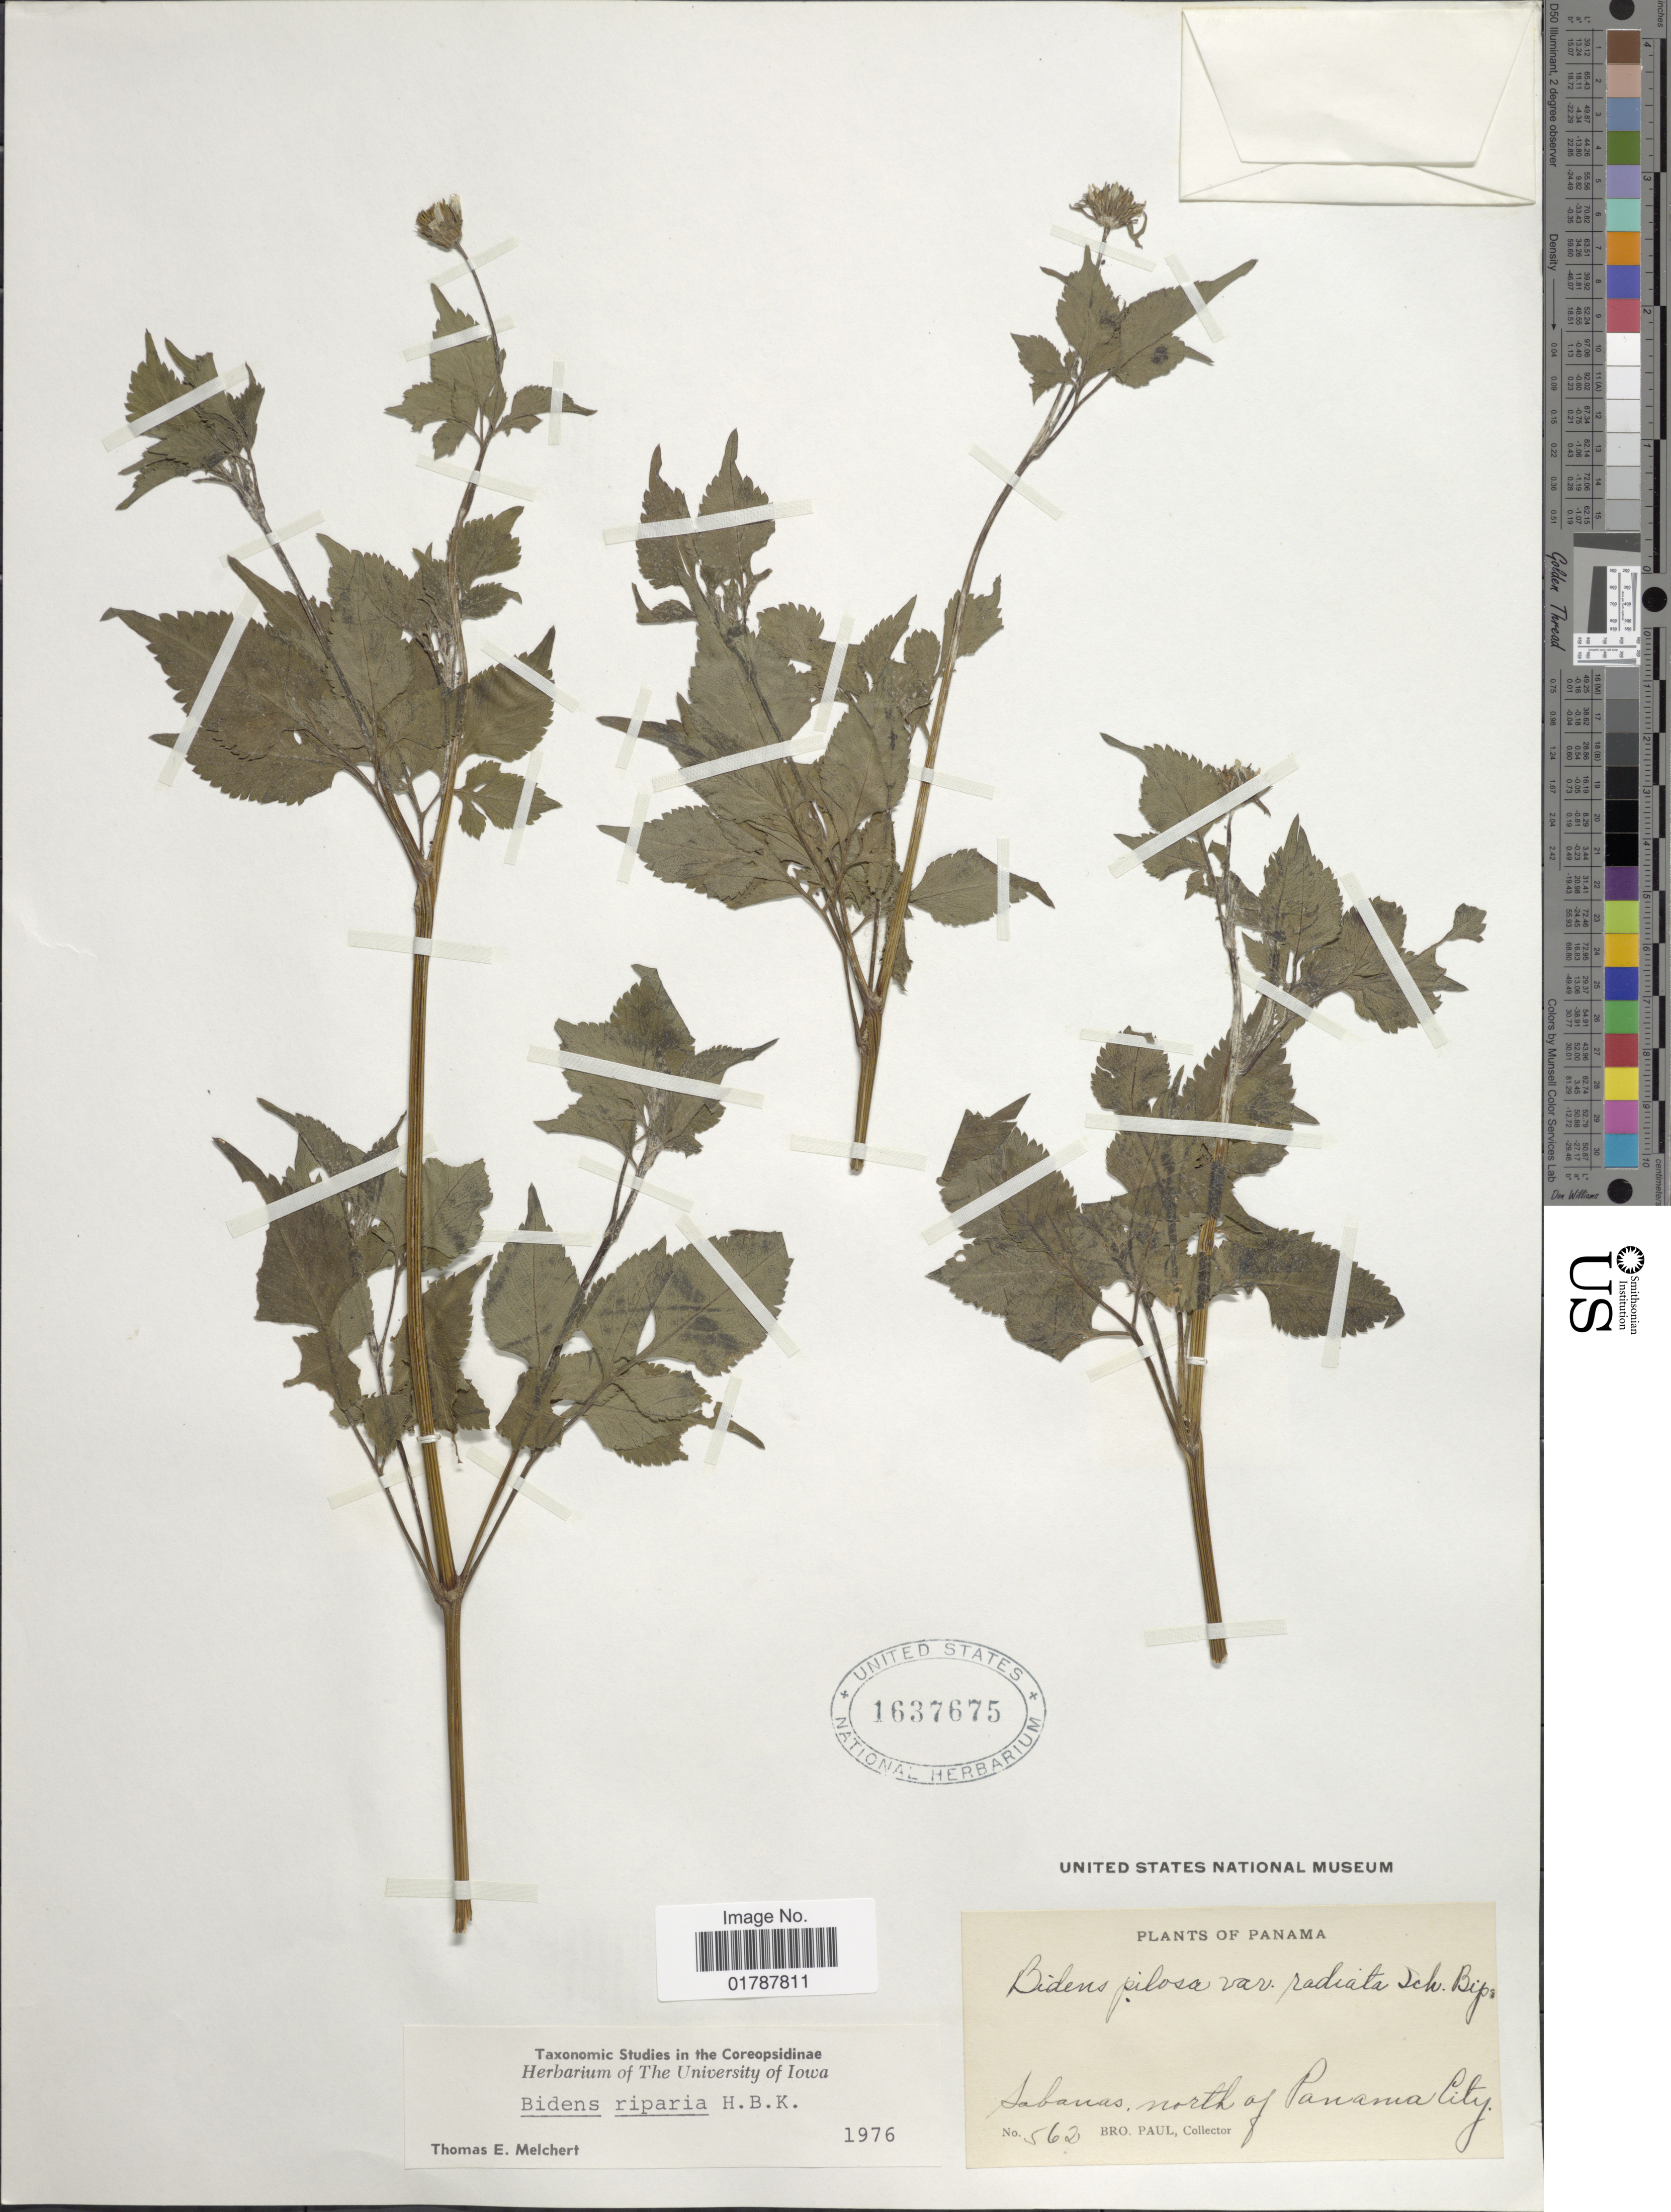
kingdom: Plantae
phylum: Tracheophyta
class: Magnoliopsida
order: Asterales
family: Asteraceae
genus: Bidens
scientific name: Bidens riparia var. refracta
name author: (Brandegee) O.E. Schulz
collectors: B. Paul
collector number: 562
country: Panama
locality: Sabanas, north of Panama City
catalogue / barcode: US 1637675